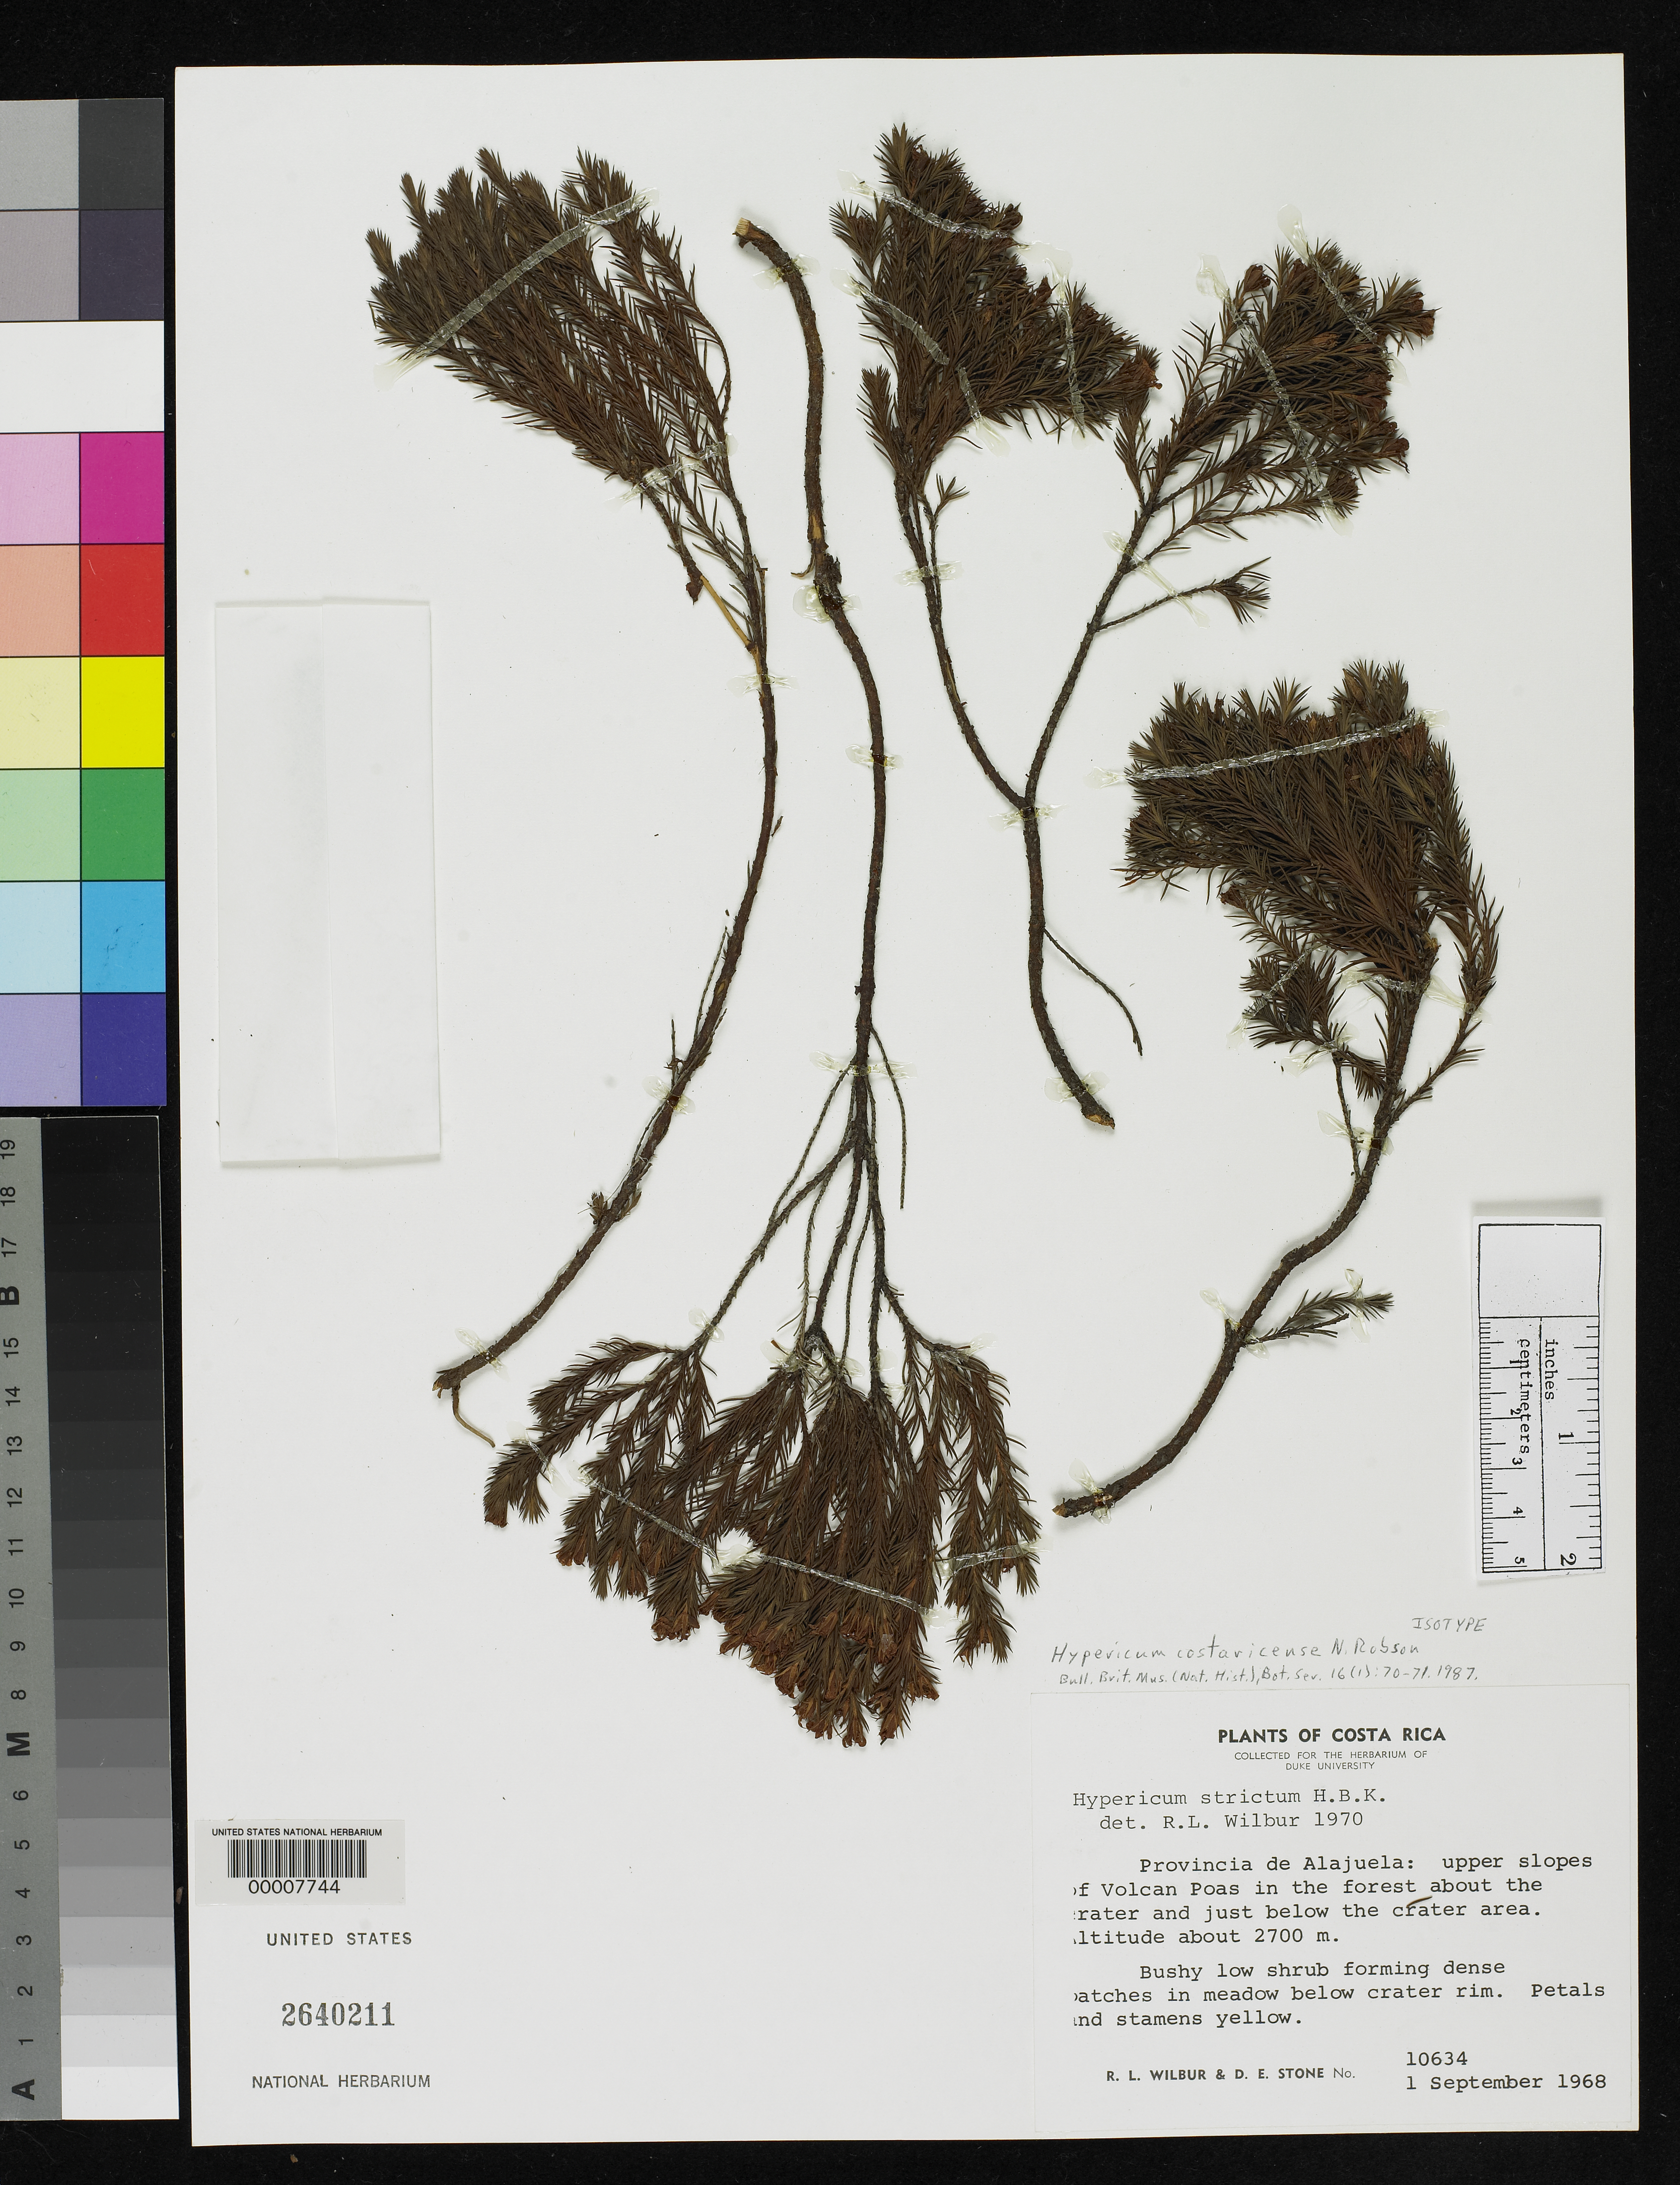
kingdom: Plantae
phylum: Tracheophyta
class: Magnoliopsida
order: Malpighiales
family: Hypericaceae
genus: Hypericum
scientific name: Hypericum costaricense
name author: N. Robson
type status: Isotype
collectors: R. L. Wilbur & D. E. Stone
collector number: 10634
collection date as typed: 01 Sep 1968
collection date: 1968-09-01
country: Costa Rica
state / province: Alajuela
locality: Upper slopes, Volcan Poás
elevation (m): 2700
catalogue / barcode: US 2640211